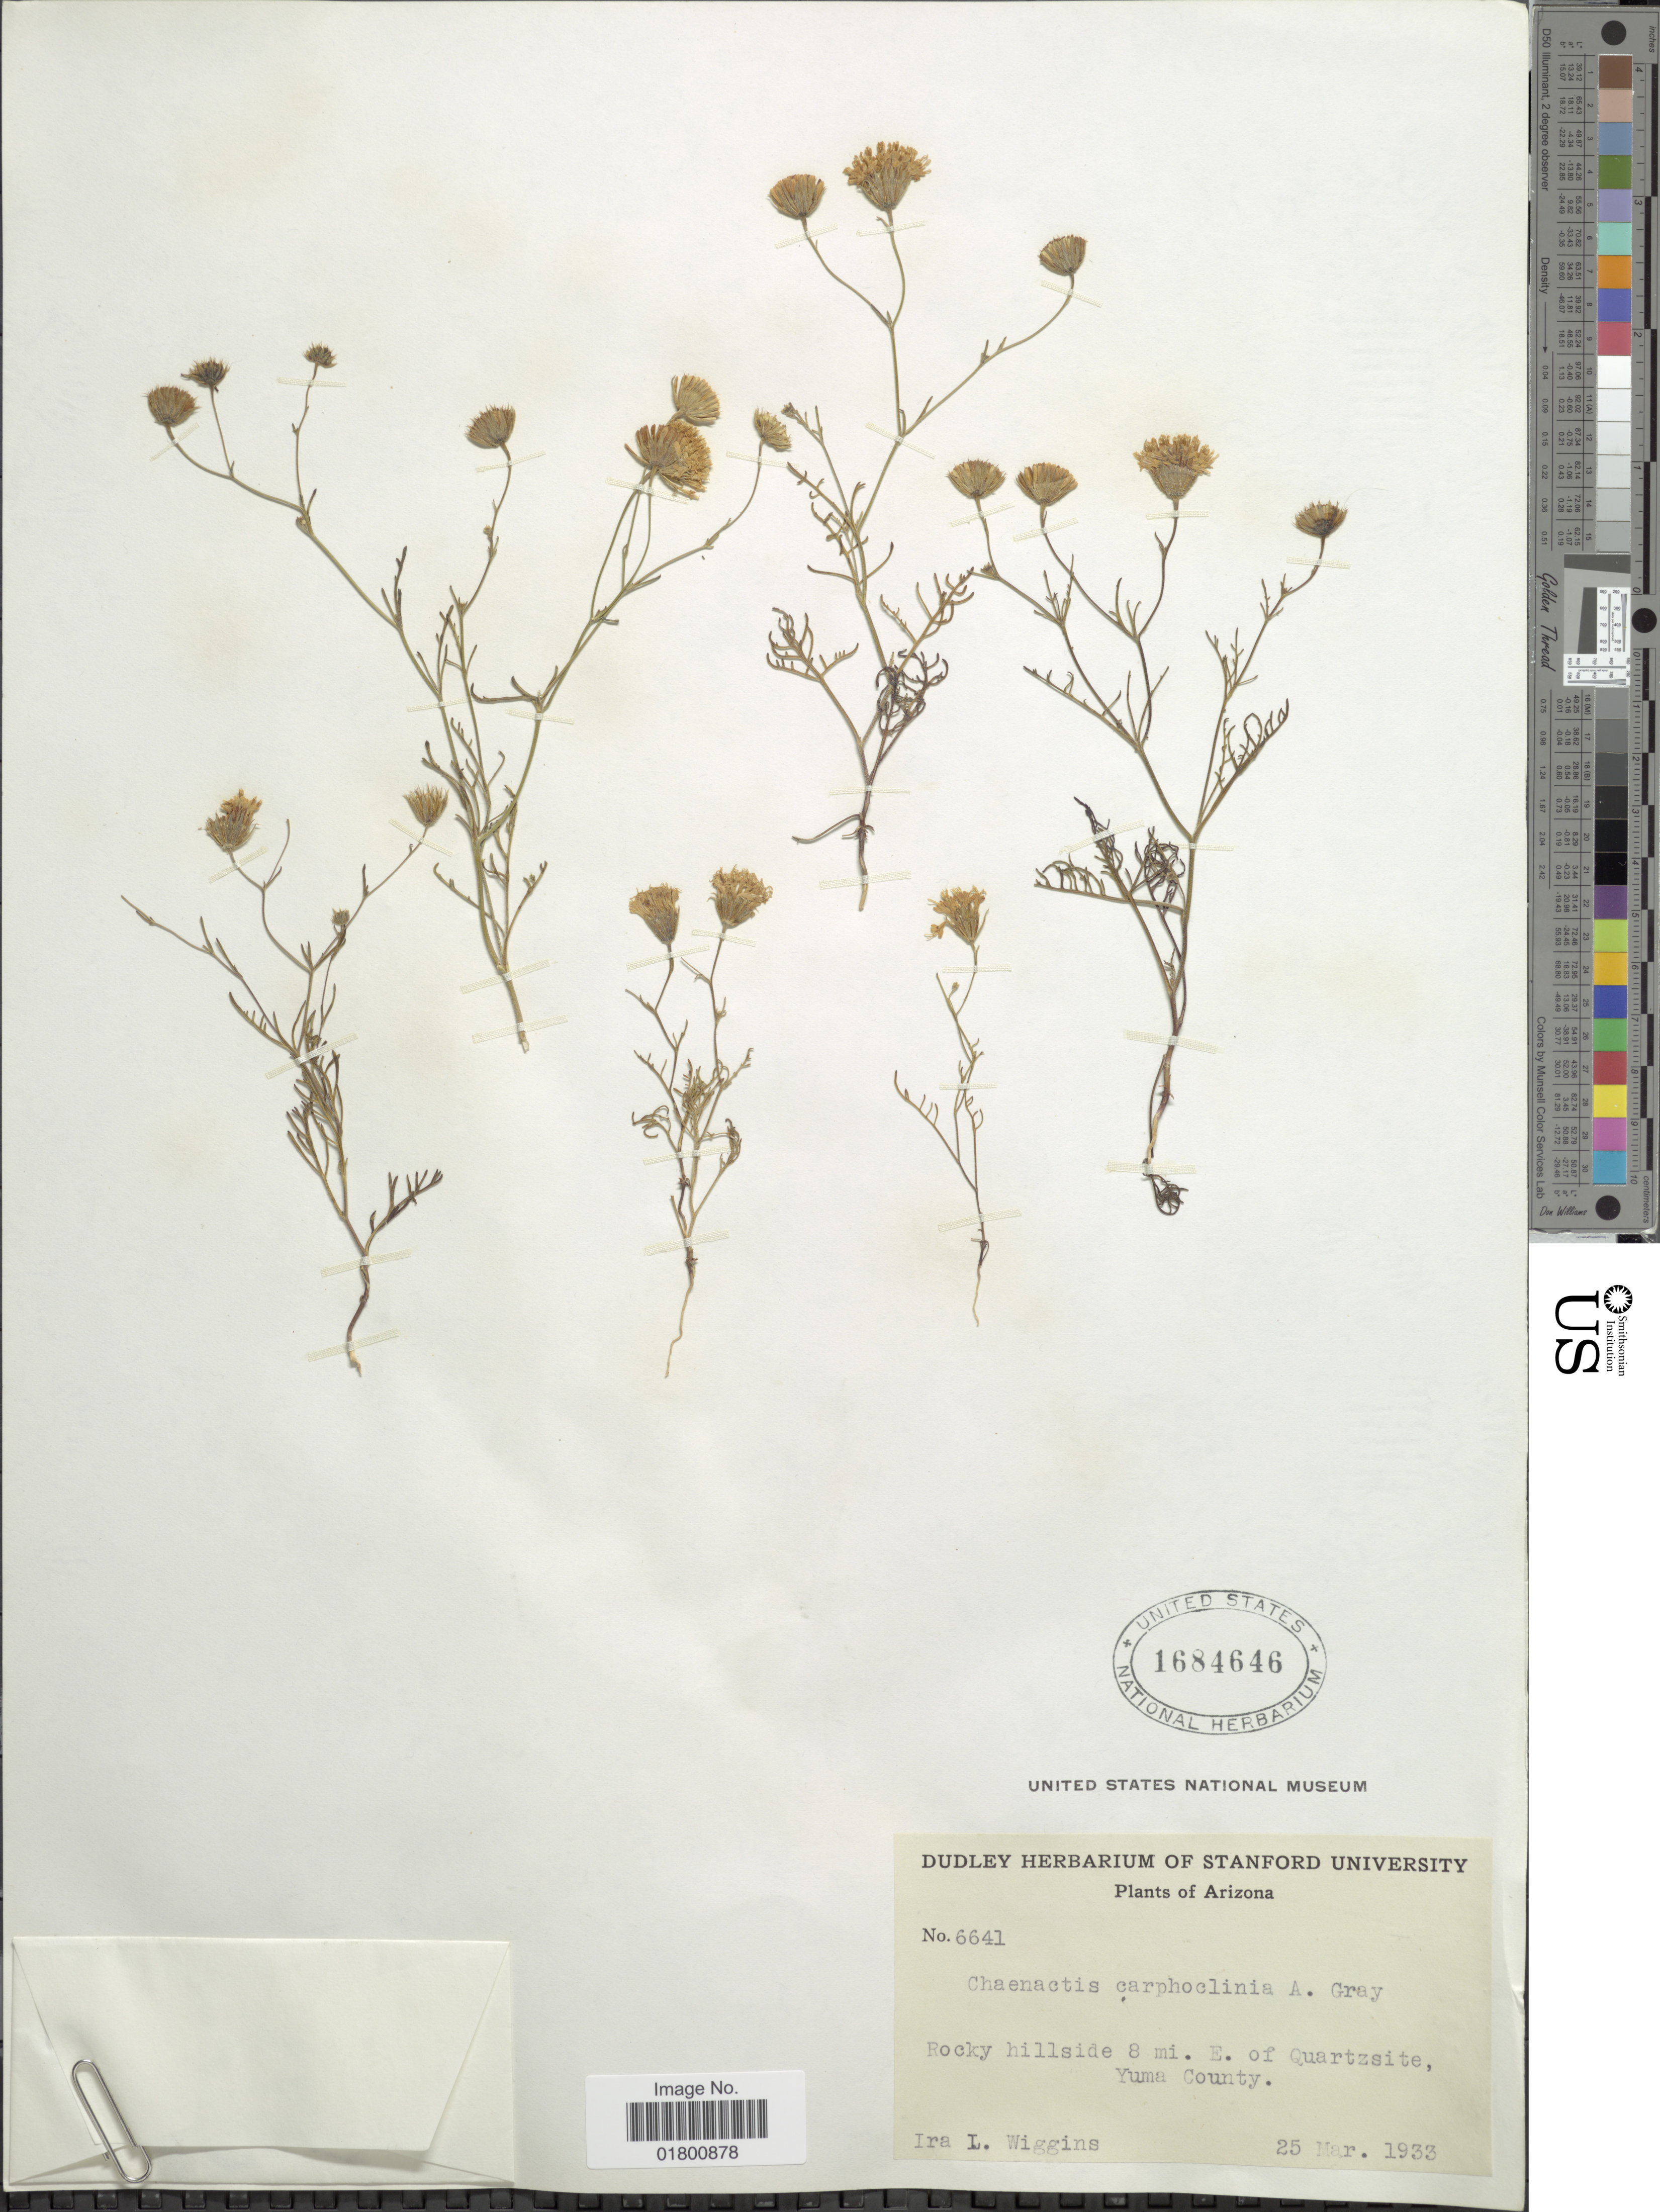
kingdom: Plantae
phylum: Tracheophyta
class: Magnoliopsida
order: Asterales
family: Asteraceae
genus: Chaenactis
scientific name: Chaenactis carphoclinia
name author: A. Gray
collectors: I. L. Wiggins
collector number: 6641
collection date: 1933-03-25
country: United States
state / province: Arizona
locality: Rocky hillside 8 mi. E. of Quartzsite, Yuma County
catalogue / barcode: US 1684646